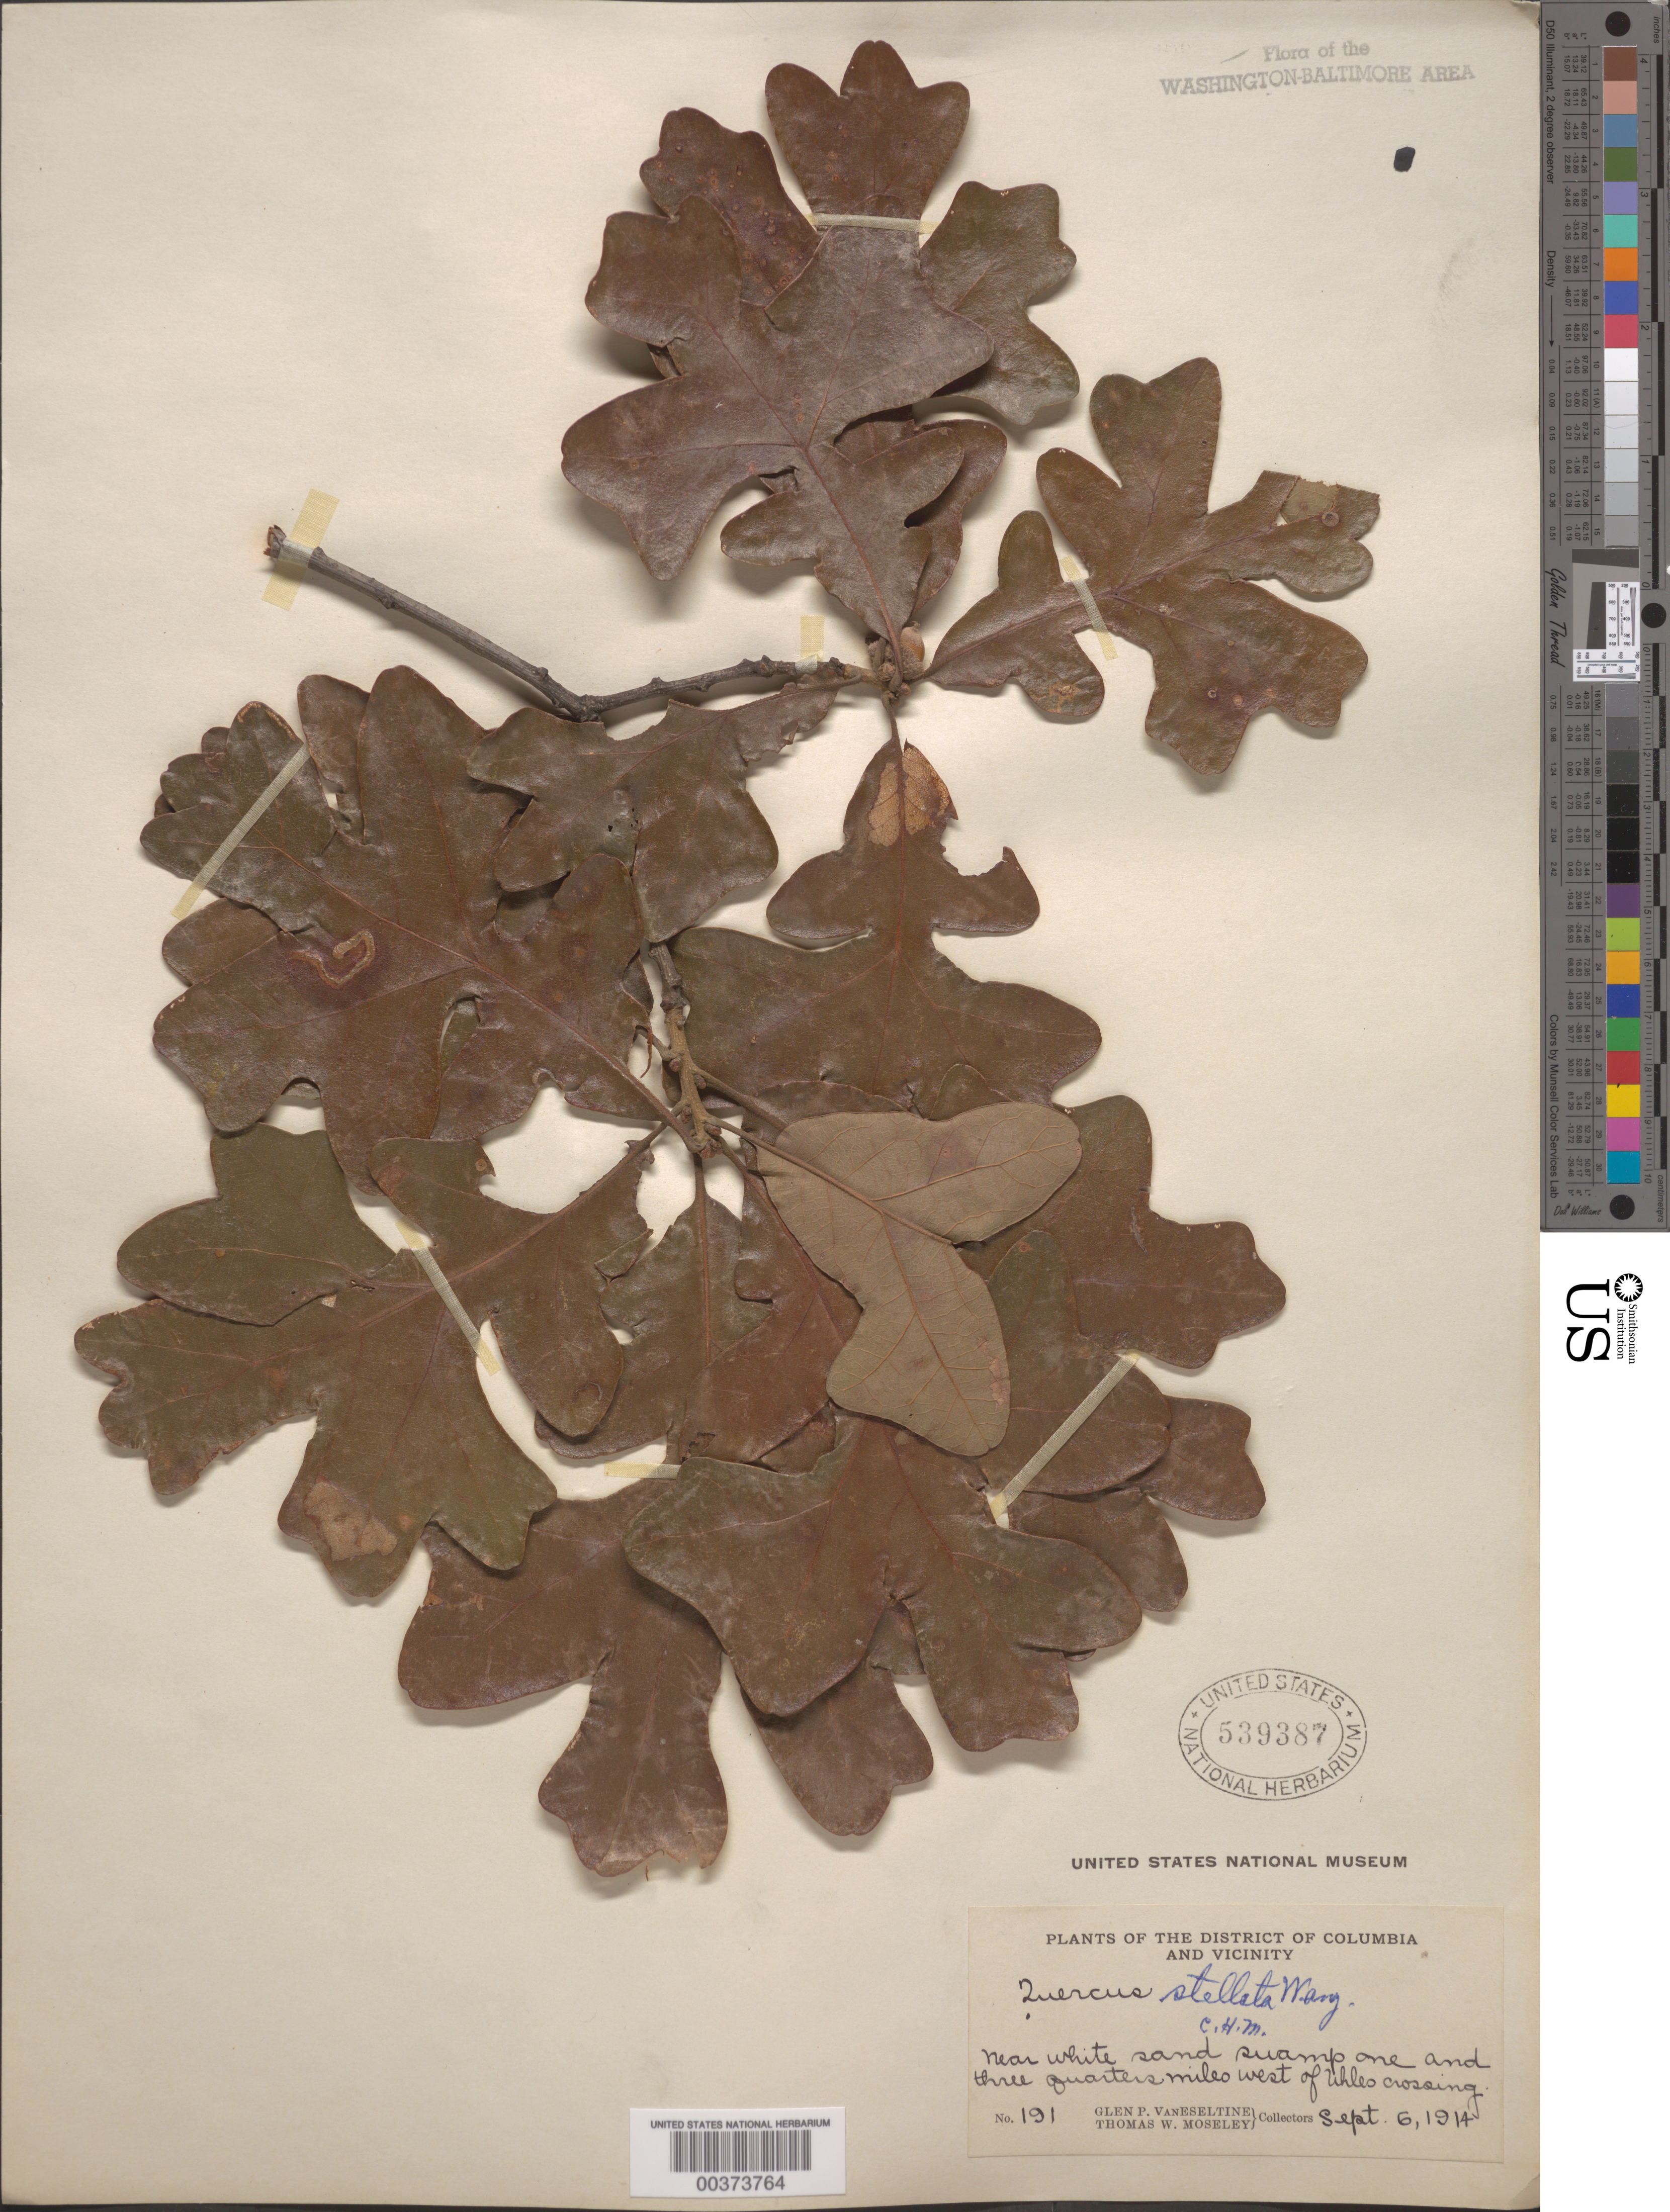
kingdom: Plantae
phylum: Tracheophyta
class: Magnoliopsida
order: Fagales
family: Fagaceae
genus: Quercus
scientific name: Quercus stellata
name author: Wangenh.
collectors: G. P. Van Eseltine & T. Moseley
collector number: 191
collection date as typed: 06 Sep 1914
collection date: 1914-09-06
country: United States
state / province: Maryland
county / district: Prince George's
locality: Near White Sand Swamp, west of Uhles Crossing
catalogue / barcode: US 539387